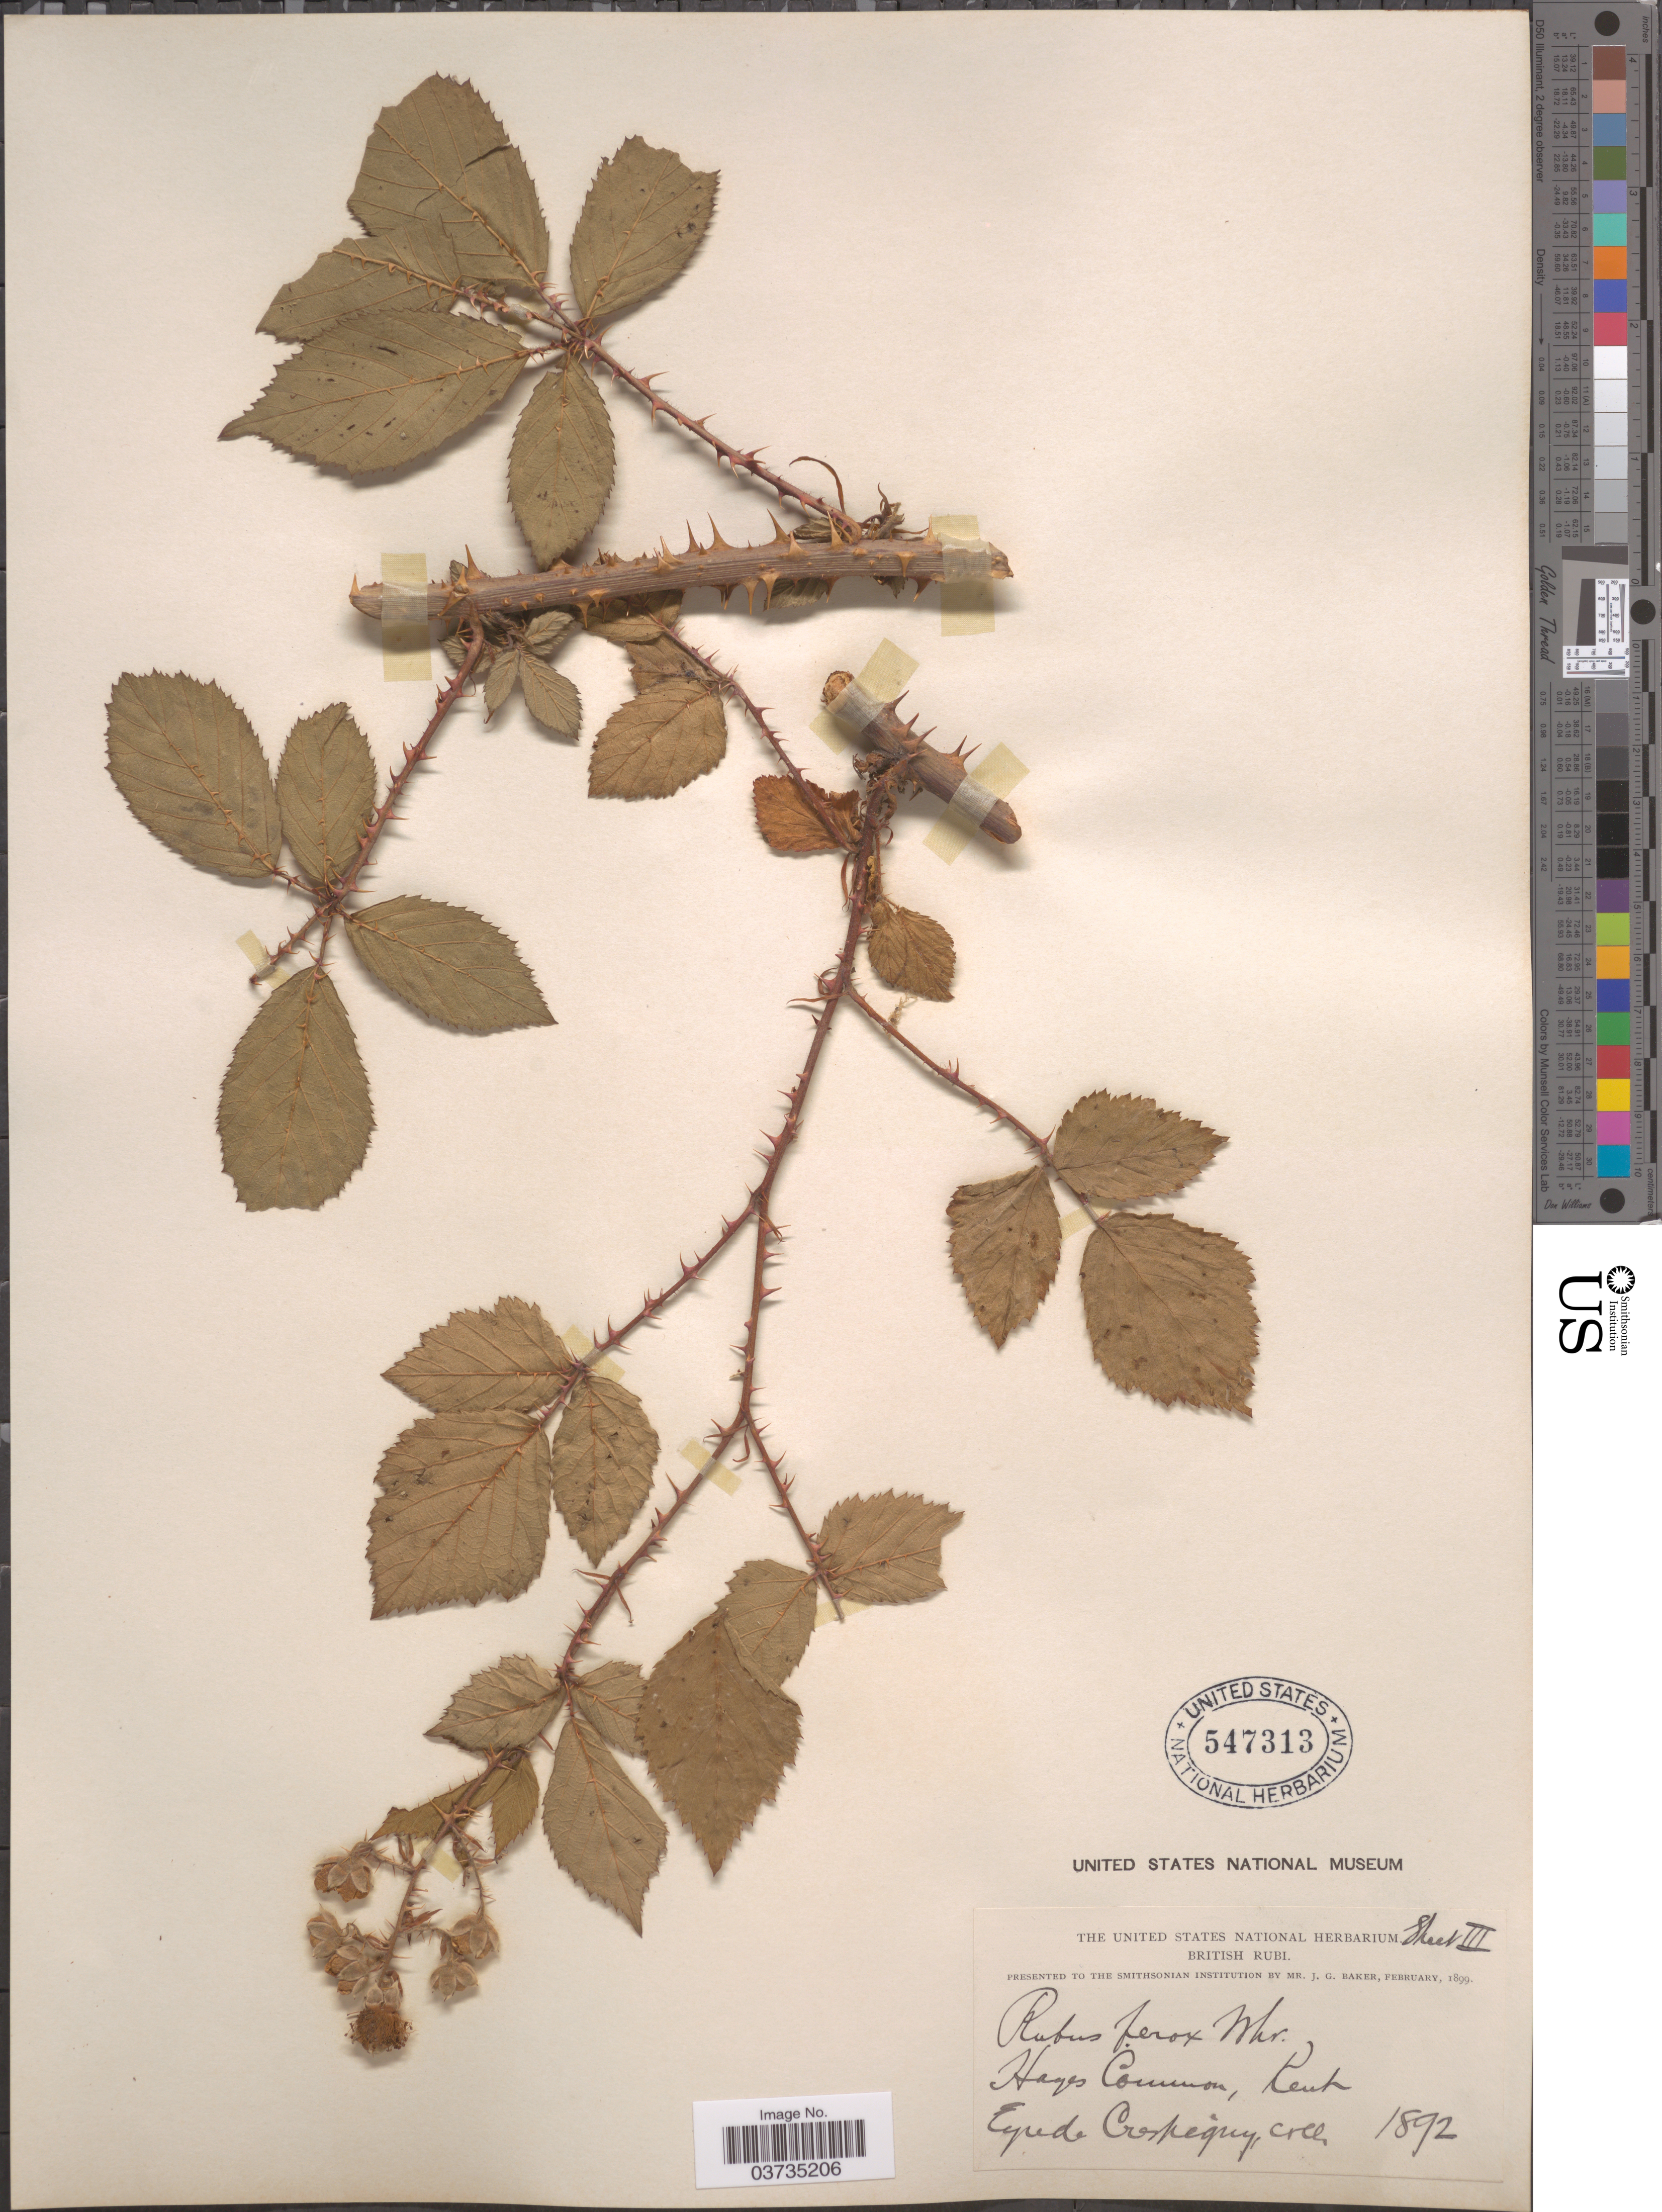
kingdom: Plantae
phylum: Tracheophyta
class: Magnoliopsida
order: Rosales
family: Rosaceae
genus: Rubus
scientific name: Rubus tardus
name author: W.C.R. Watson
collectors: E. de Crespigny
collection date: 1892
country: United Kingdom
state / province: England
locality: Hayes. Kent.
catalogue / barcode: US 547313